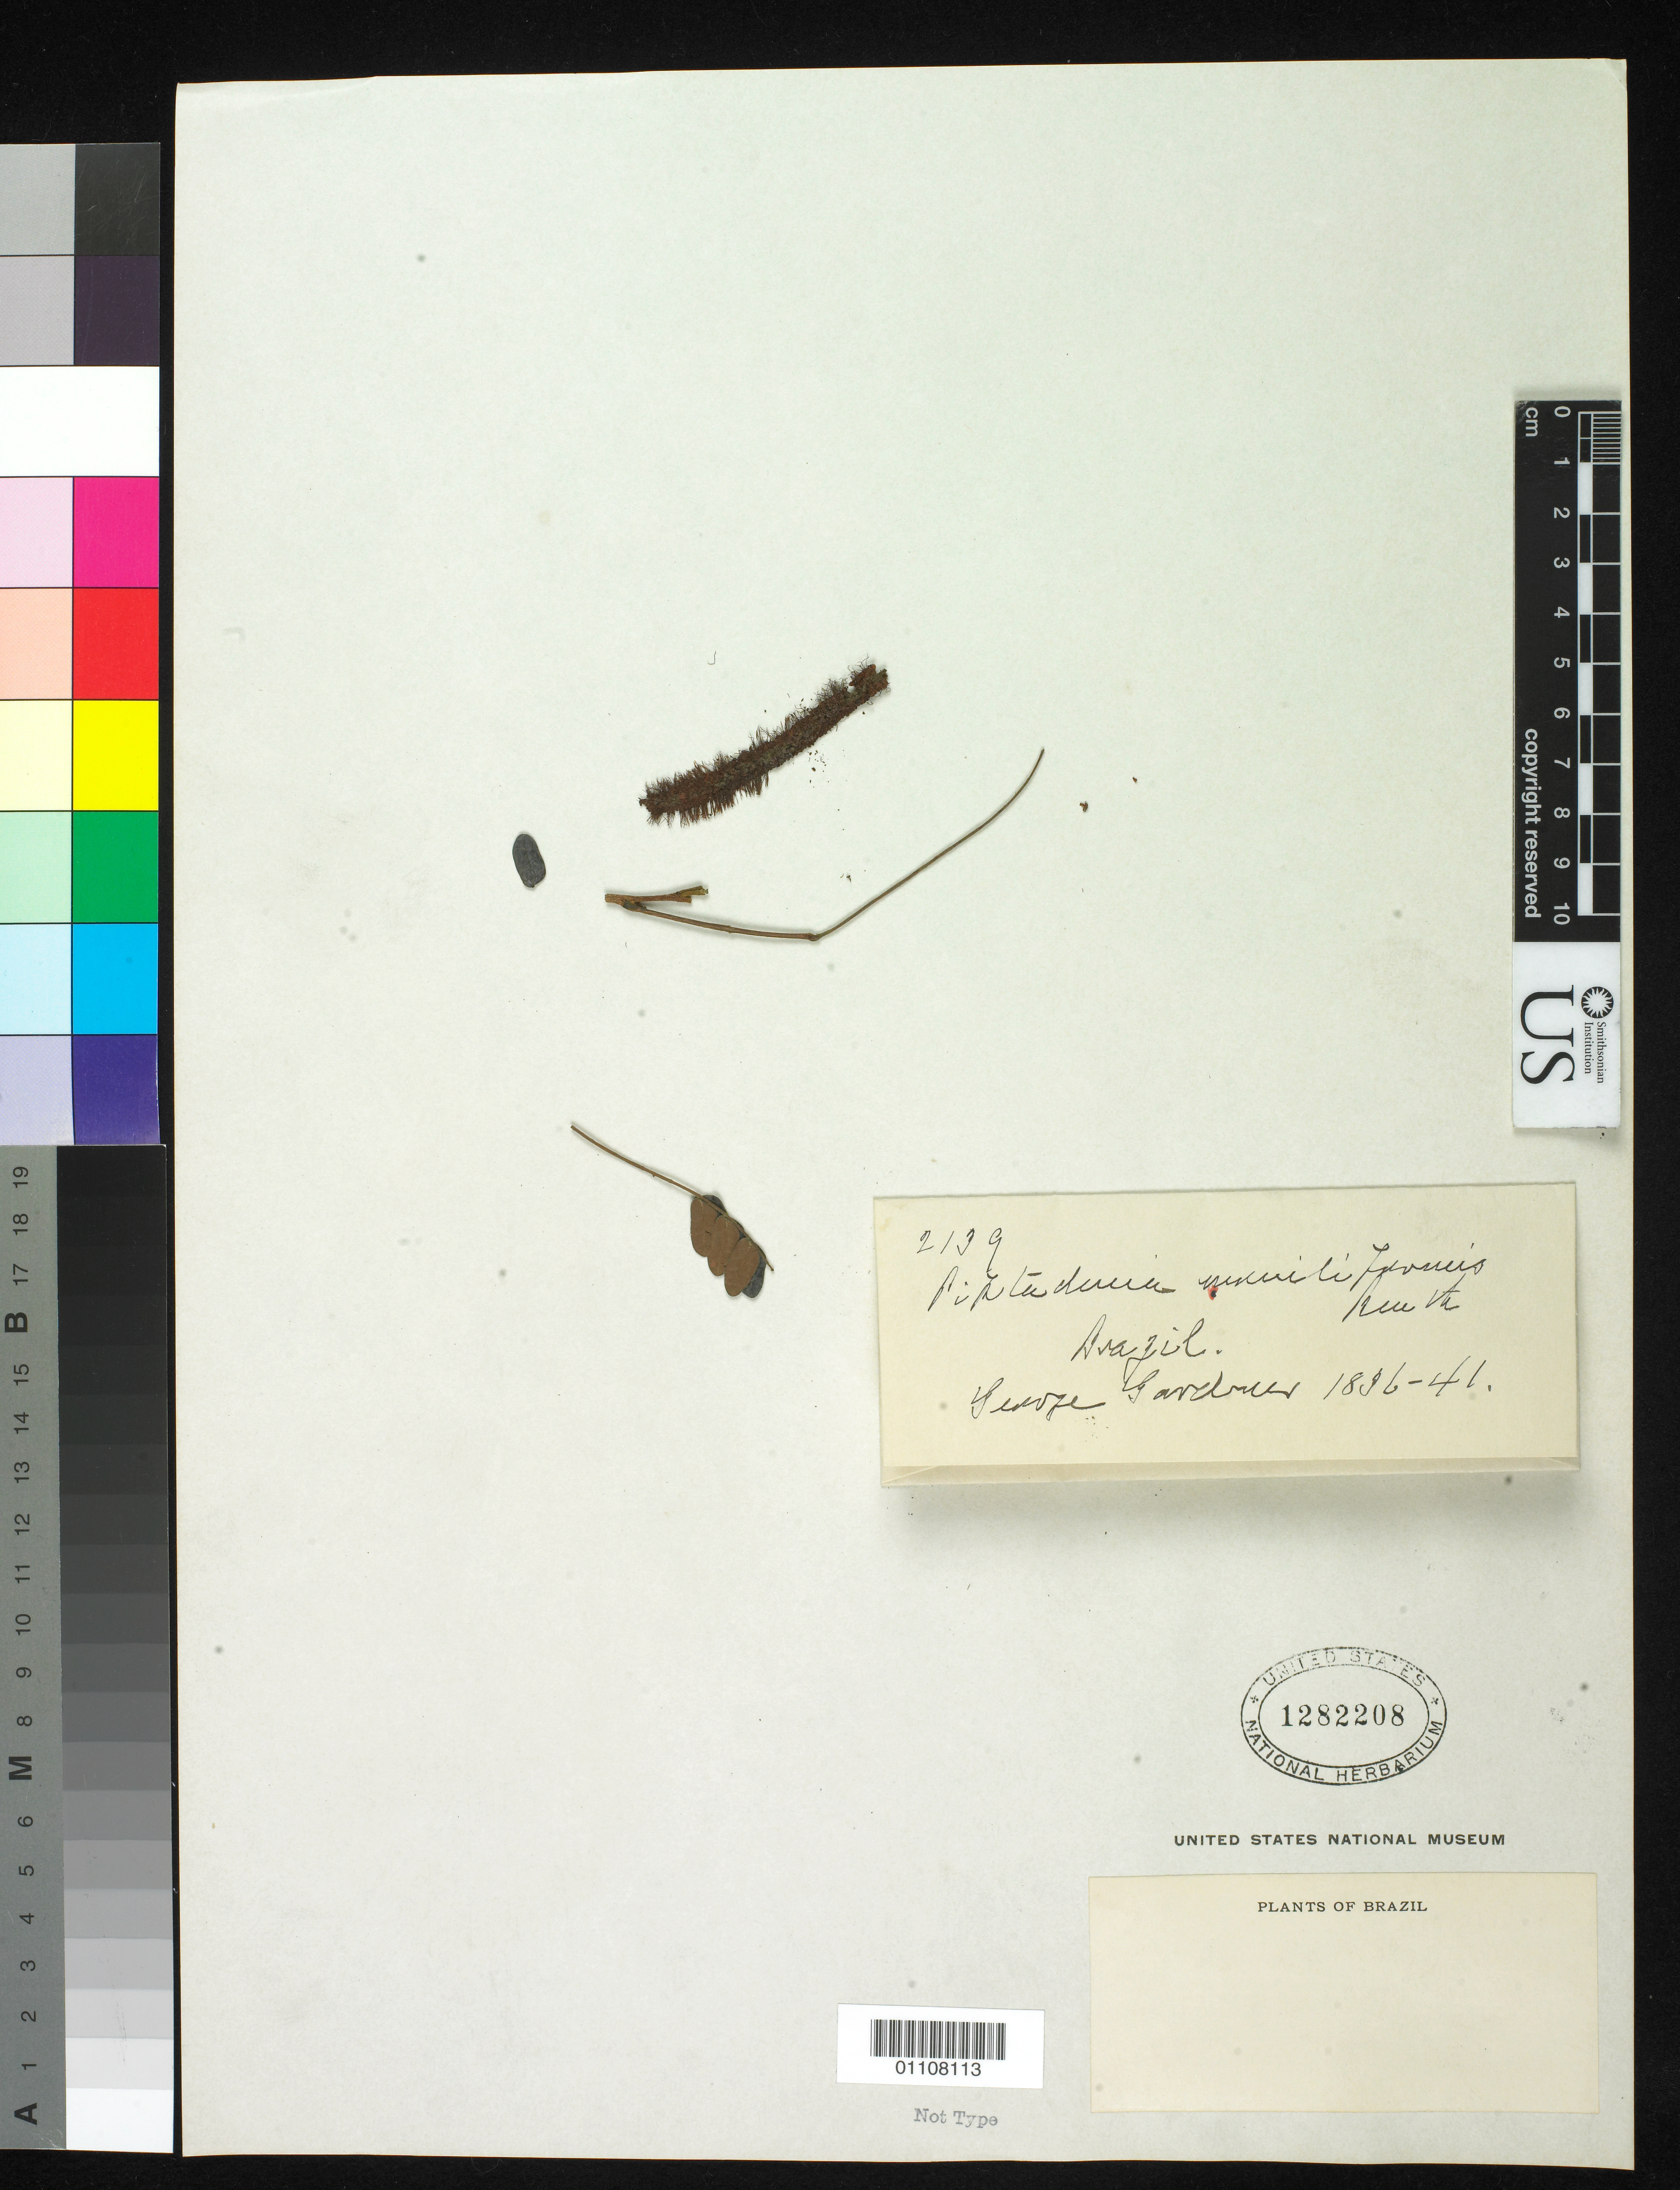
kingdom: Plantae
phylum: Tracheophyta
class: Magnoliopsida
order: Fabales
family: Fabaceae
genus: Piptadenia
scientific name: Piptadenia moniliformis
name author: Benth.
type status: Syntype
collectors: G. Gardner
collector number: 2139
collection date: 1836/1841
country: Brazil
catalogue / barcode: US 1282208